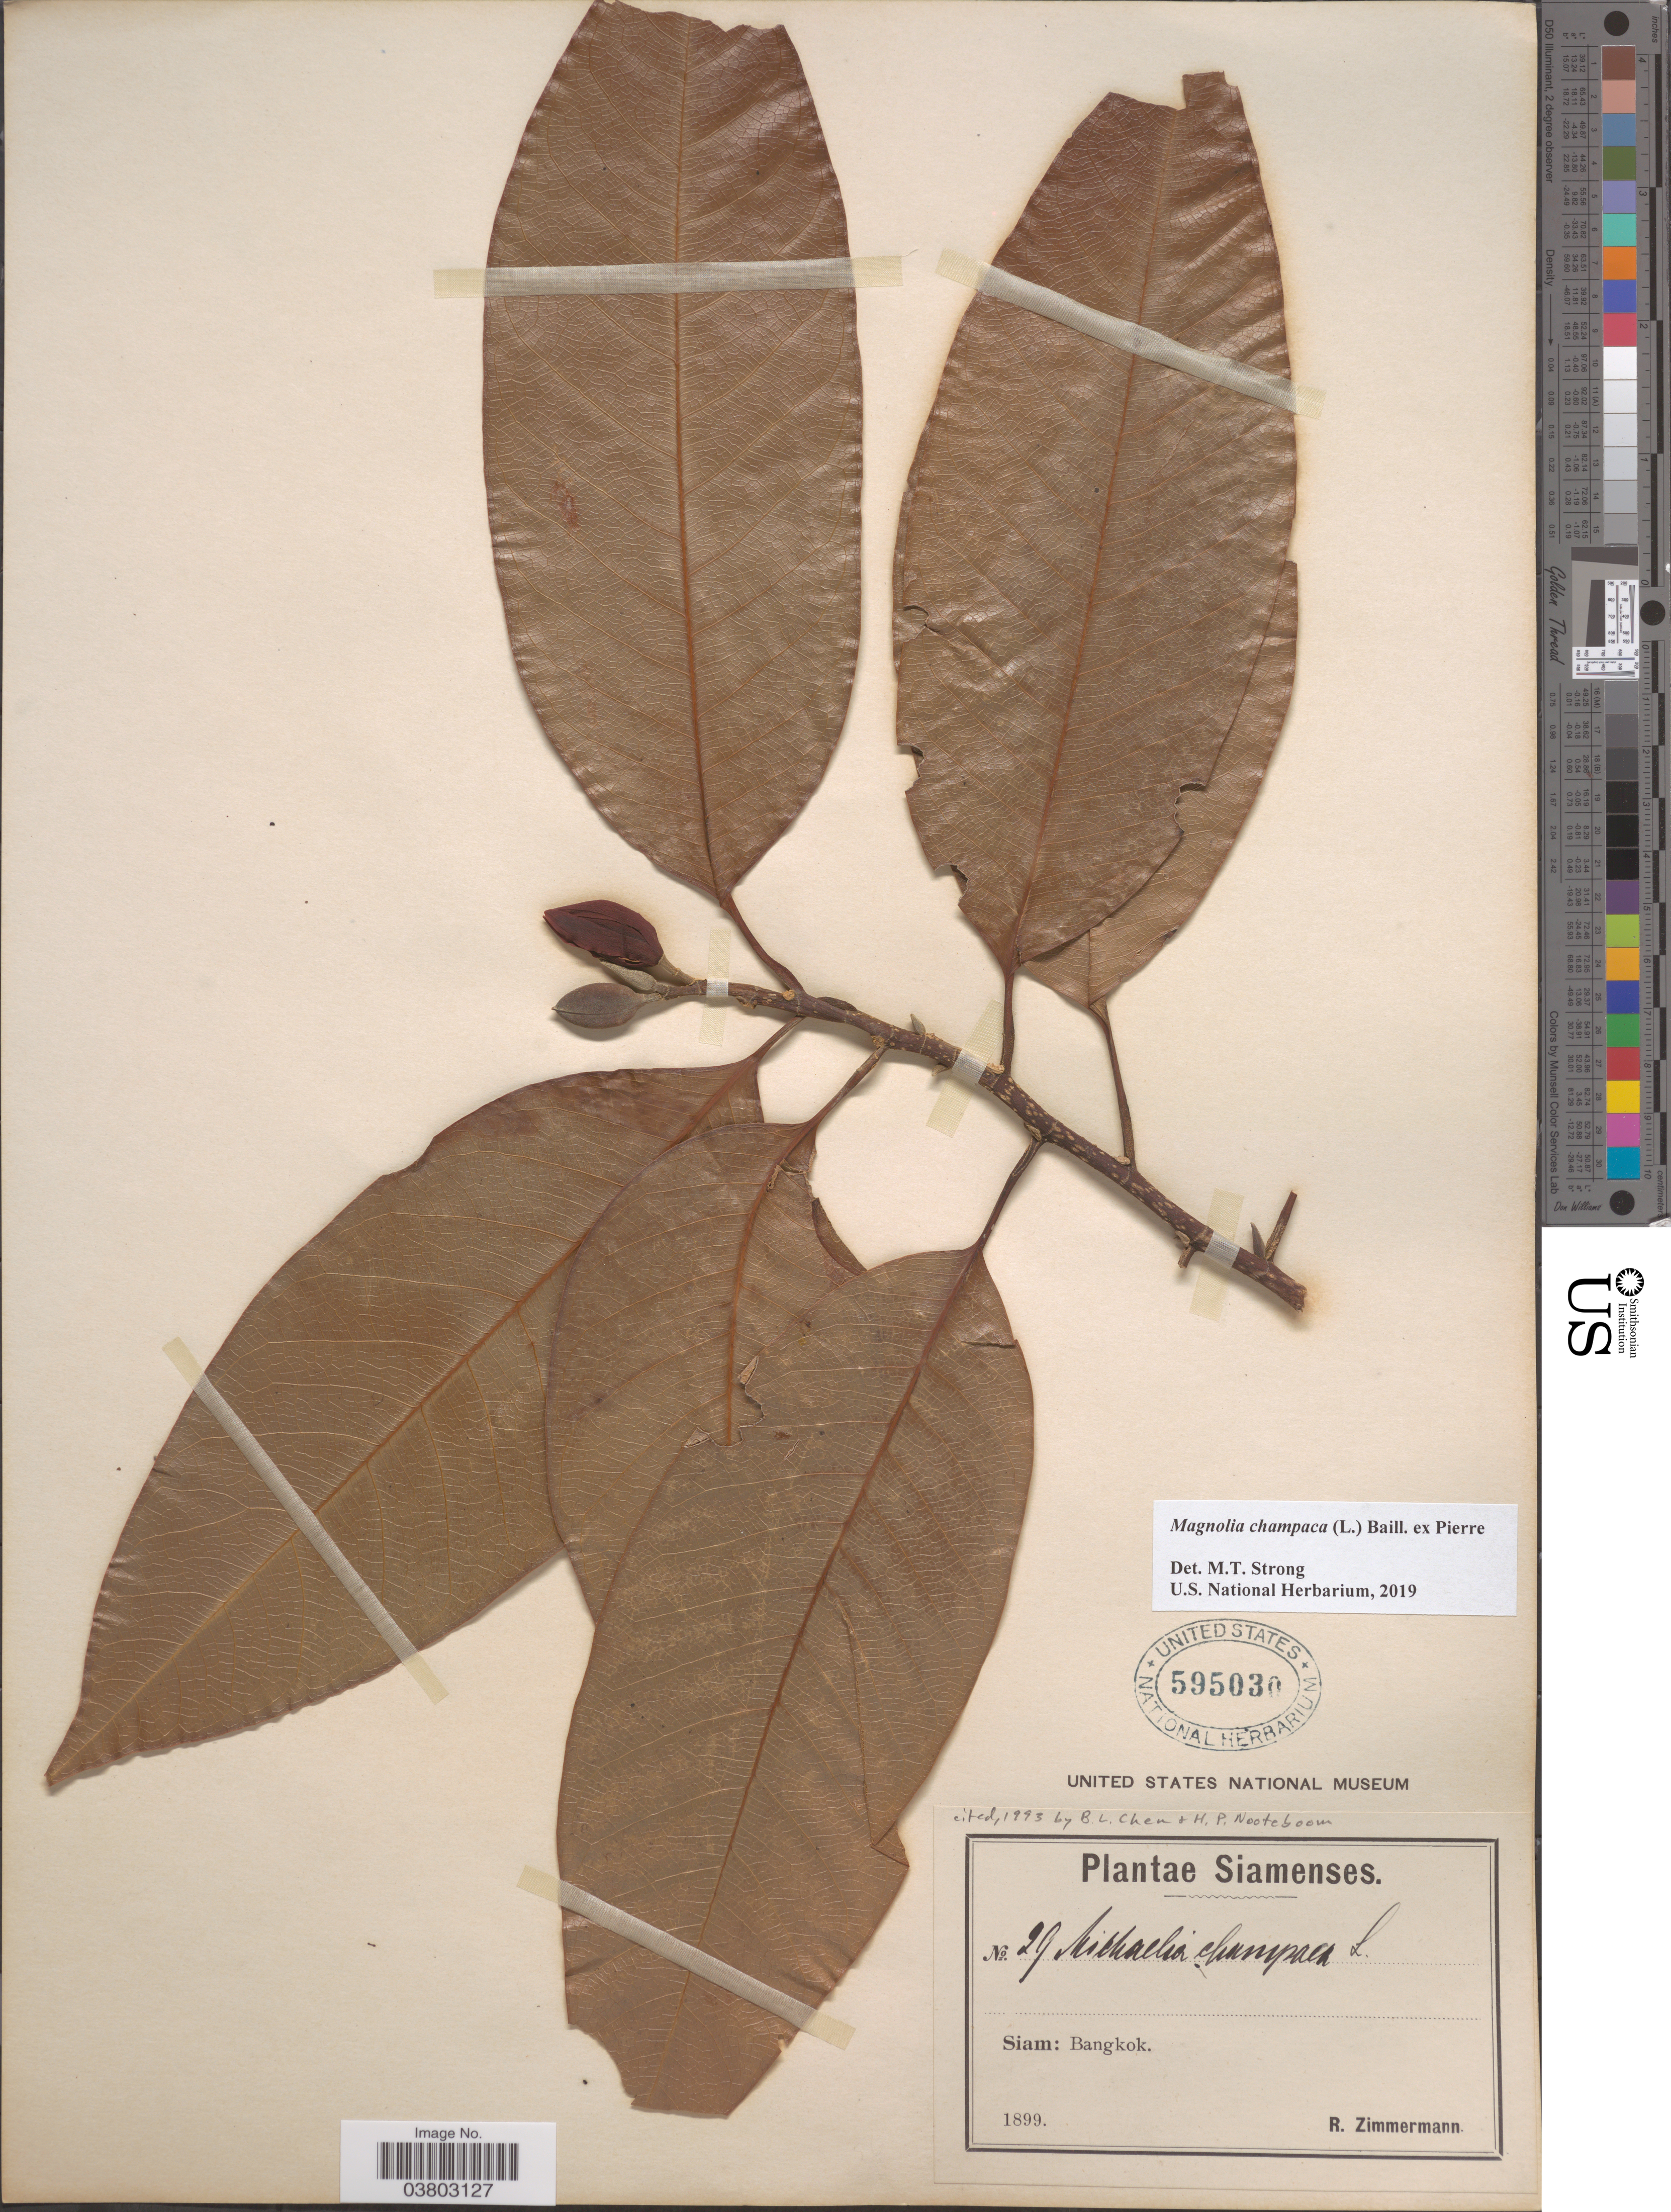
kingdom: Plantae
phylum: Tracheophyta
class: Magnoliopsida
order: Magnoliales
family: Magnoliaceae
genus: Magnolia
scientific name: Magnolia champaca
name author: (L.) Baill. ex Pierre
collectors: R. Zimmermann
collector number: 29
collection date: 1899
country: Thailand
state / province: Bangkok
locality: Siam.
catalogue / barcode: US 595030